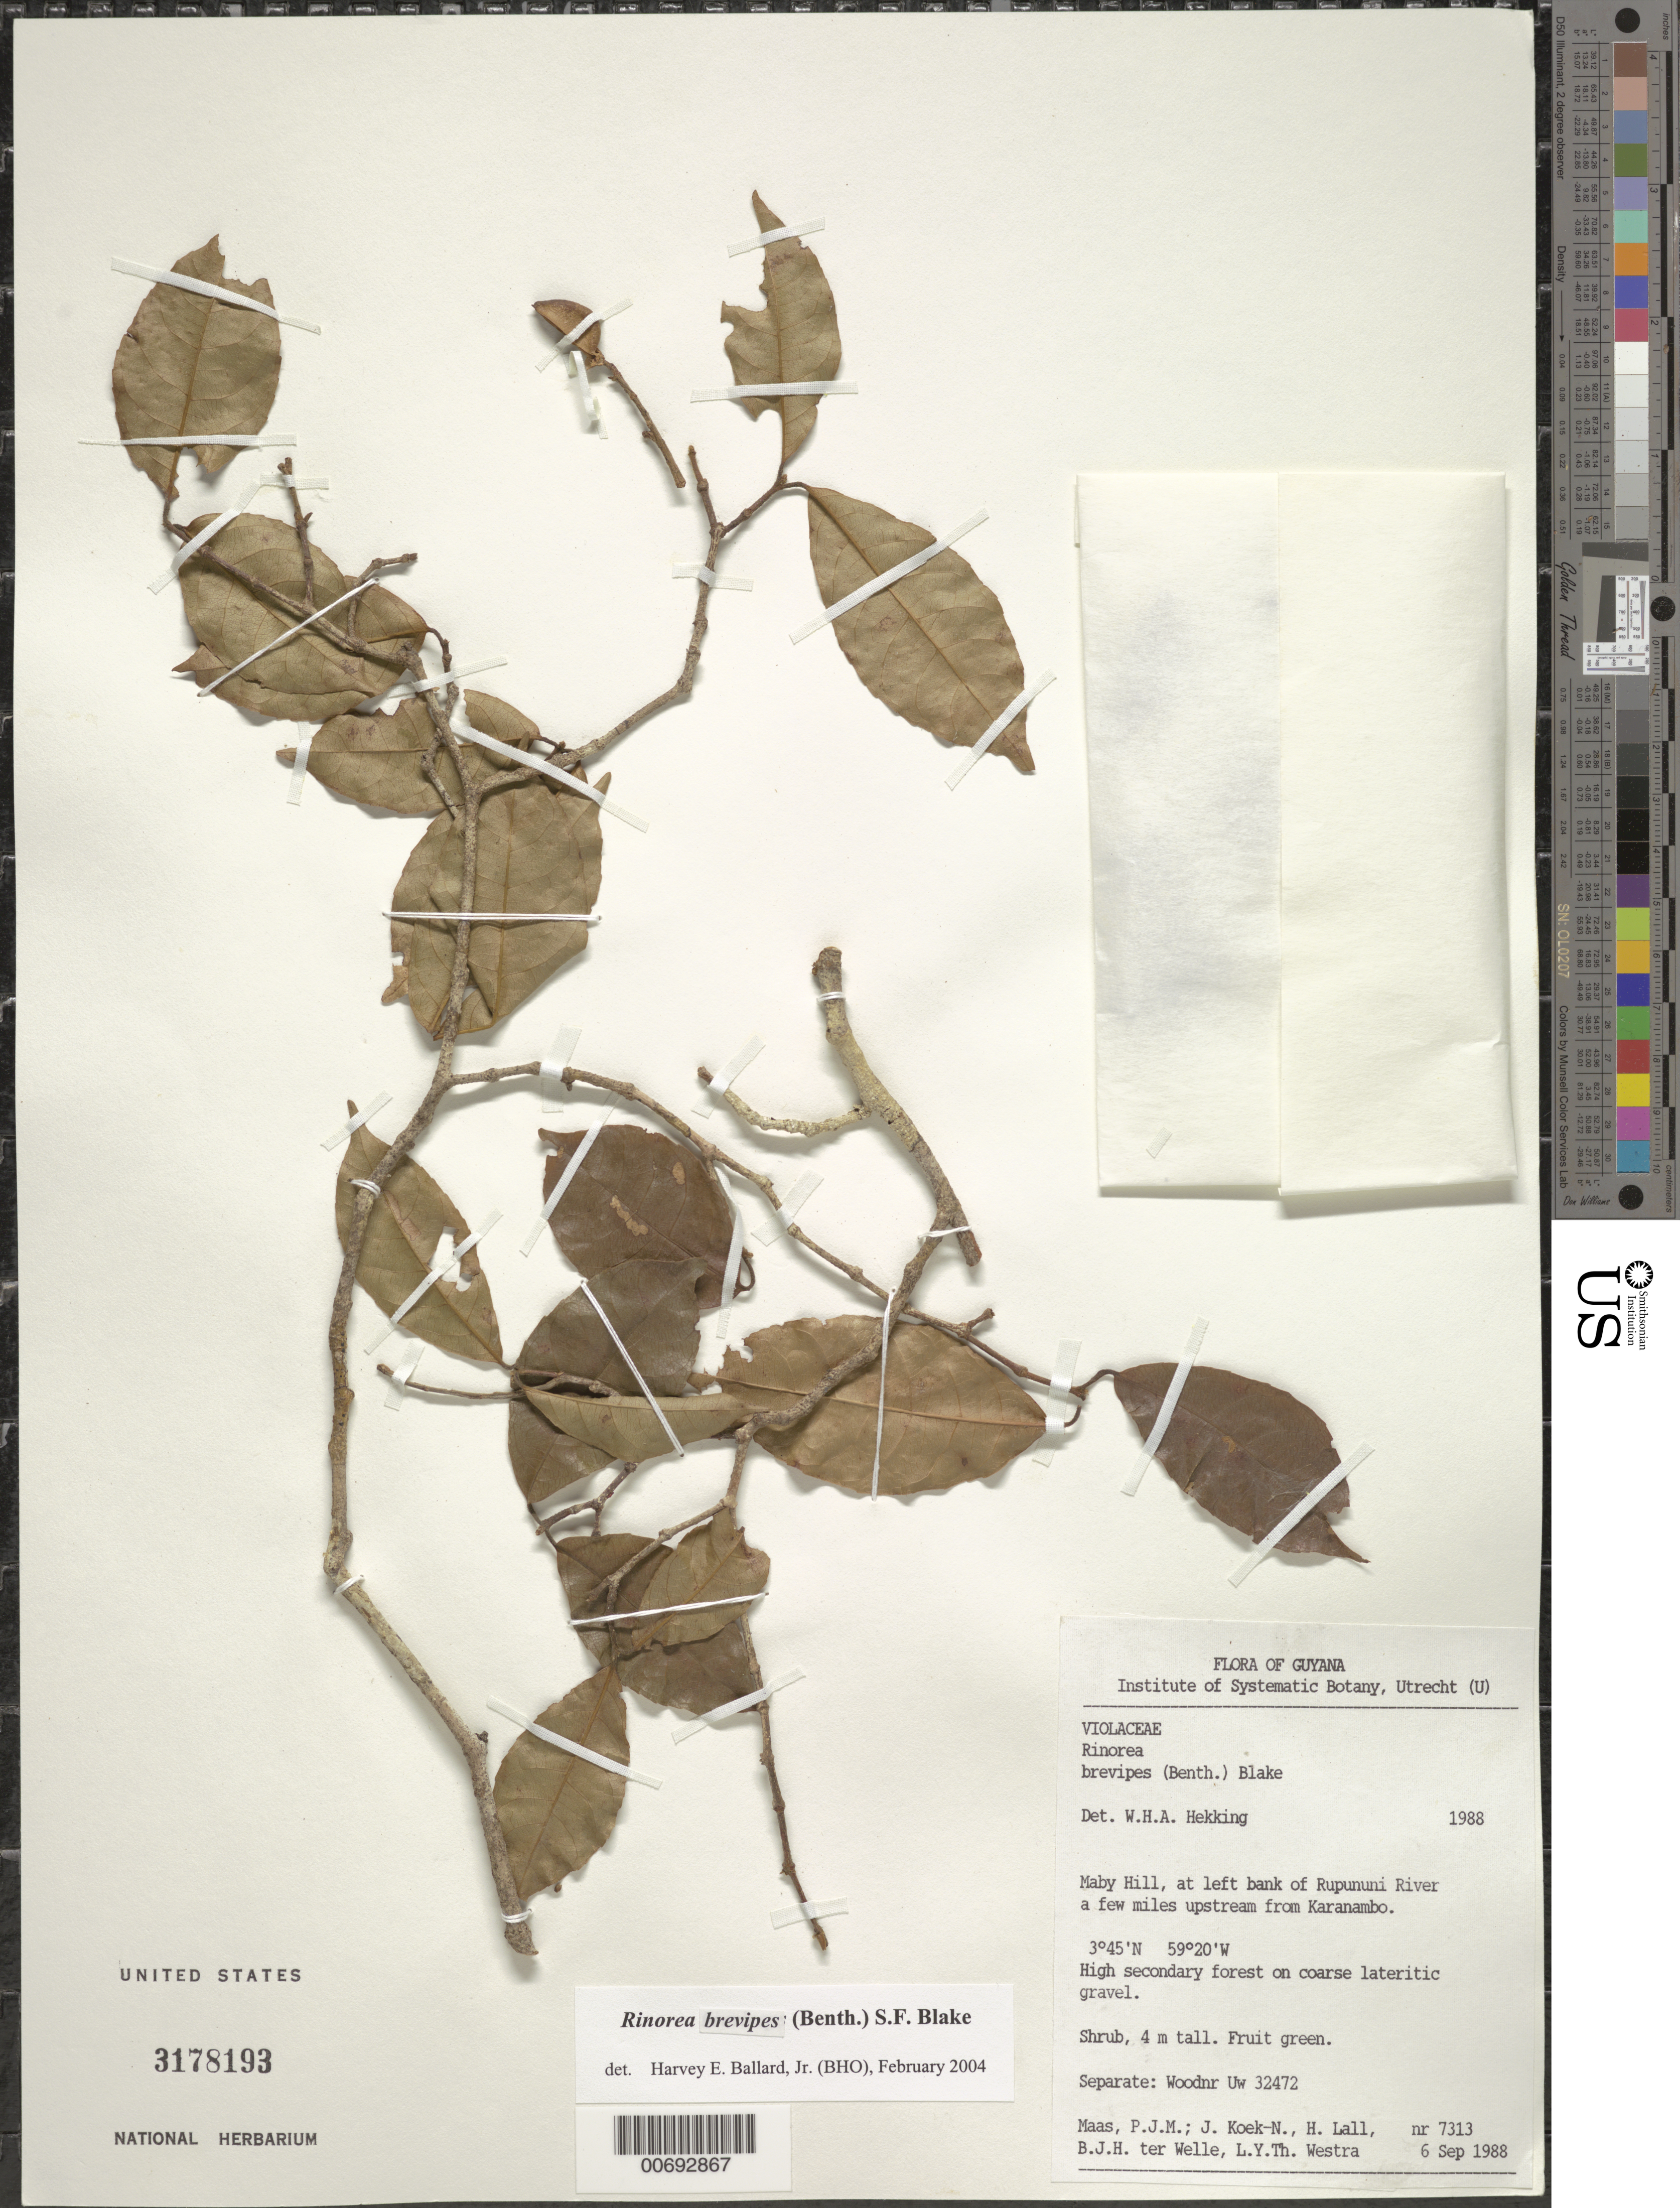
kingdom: Plantae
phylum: Tracheophyta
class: Magnoliopsida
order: Malpighiales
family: Violaceae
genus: Rinorea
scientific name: Rinorea brevipes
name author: (Benth.) S.F. Blake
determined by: Ballard, Harvey E.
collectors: P. Maas, J. Koek-Noorman, H. Lall, B. Welle & L. Y. T. Westra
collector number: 7313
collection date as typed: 6-Sep-88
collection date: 1988-09-06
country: Guyana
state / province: U. Takutu-U. Essequibo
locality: Maby Hill, at left bank of Rupununi River a few miles upstream from Karanambo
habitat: High secondary forest on coarse lateritic gravel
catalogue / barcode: US 3178193